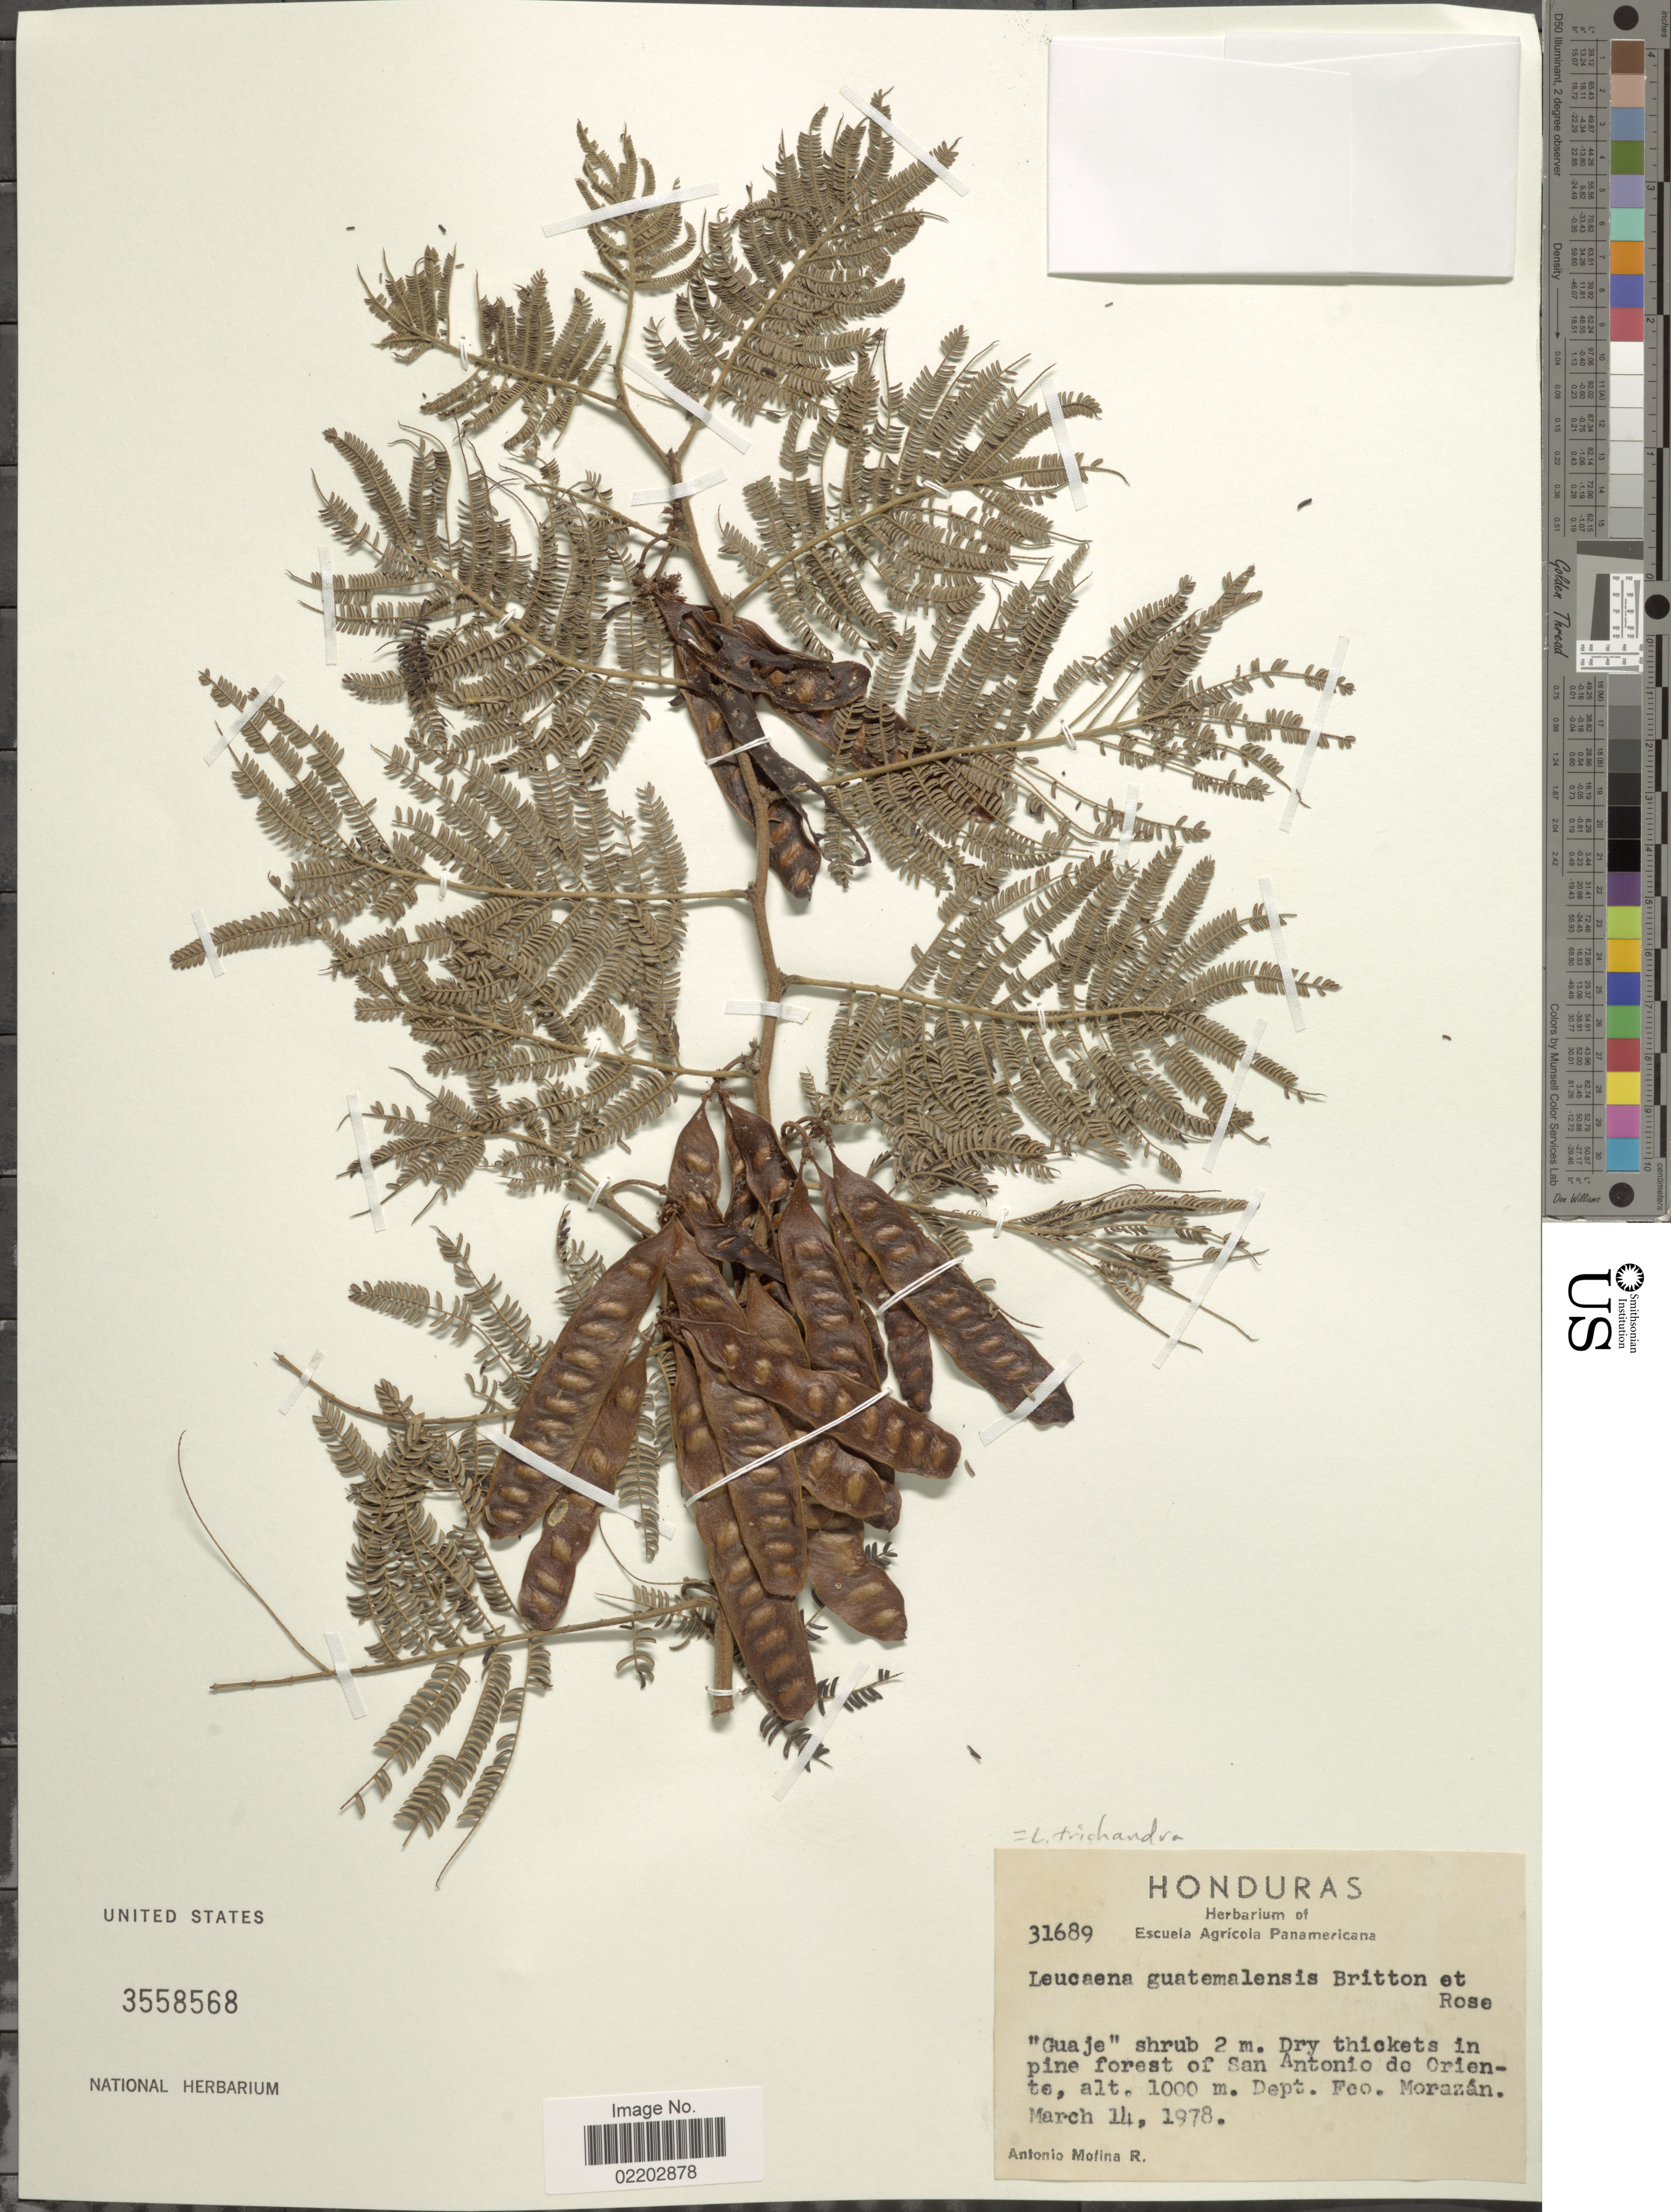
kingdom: Plantae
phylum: Tracheophyta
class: Magnoliopsida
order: Fabales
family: Fabaceae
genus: Leucaena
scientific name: Leucaena trichandra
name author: (Zucc.) Urb.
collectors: A. Molina R.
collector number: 31689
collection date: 1978-03-14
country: Honduras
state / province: Fco. Morazán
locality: Dry thickets in pine forest of San Antonio de Oriente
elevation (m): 1000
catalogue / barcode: US 3558568